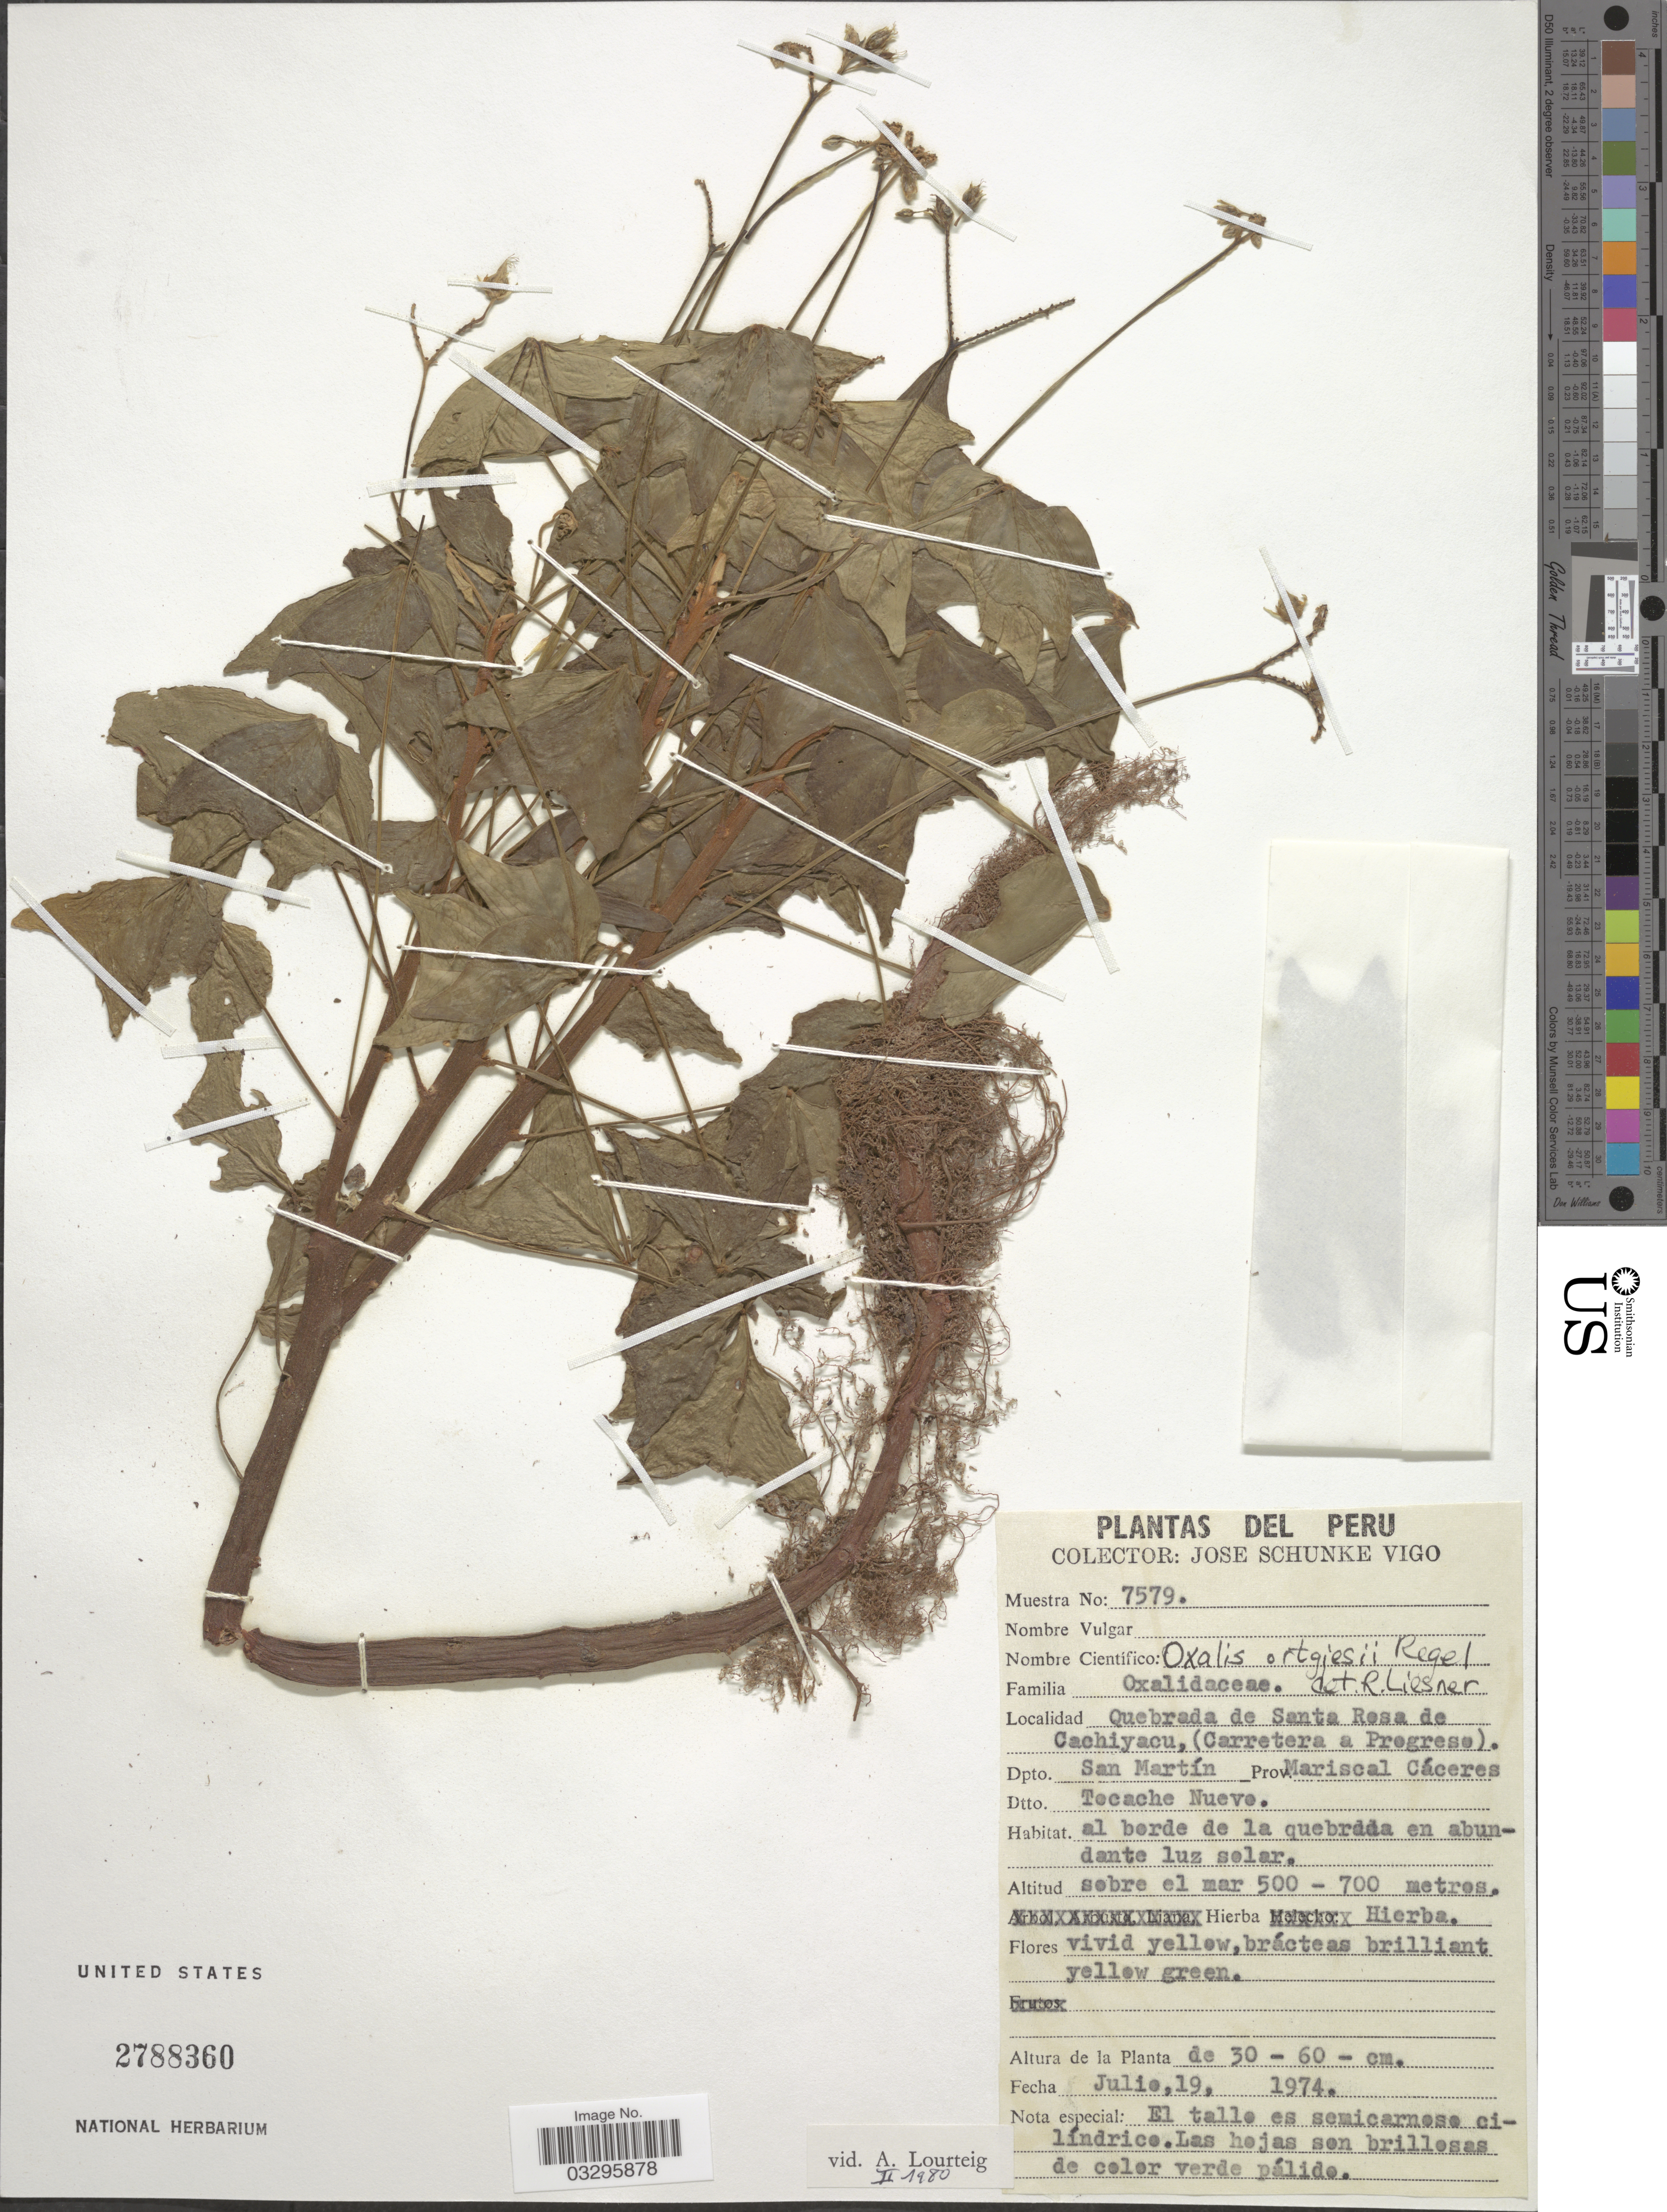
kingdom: Plantae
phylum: Tracheophyta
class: Magnoliopsida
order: Oxalidales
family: Oxalidaceae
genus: Oxalis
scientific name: Oxalis ortgiesii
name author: Regel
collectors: J. Schunke Vigo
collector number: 7579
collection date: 1974-07-19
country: Peru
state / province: San Martín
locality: Quebrada de Santa Rosa de Cachiyacu, (Carretera a Progreso). Dpto. San Martín. Prov. Mariscal Cáceres. Dtto. Tecache Nuevo.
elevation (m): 500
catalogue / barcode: US 2788360